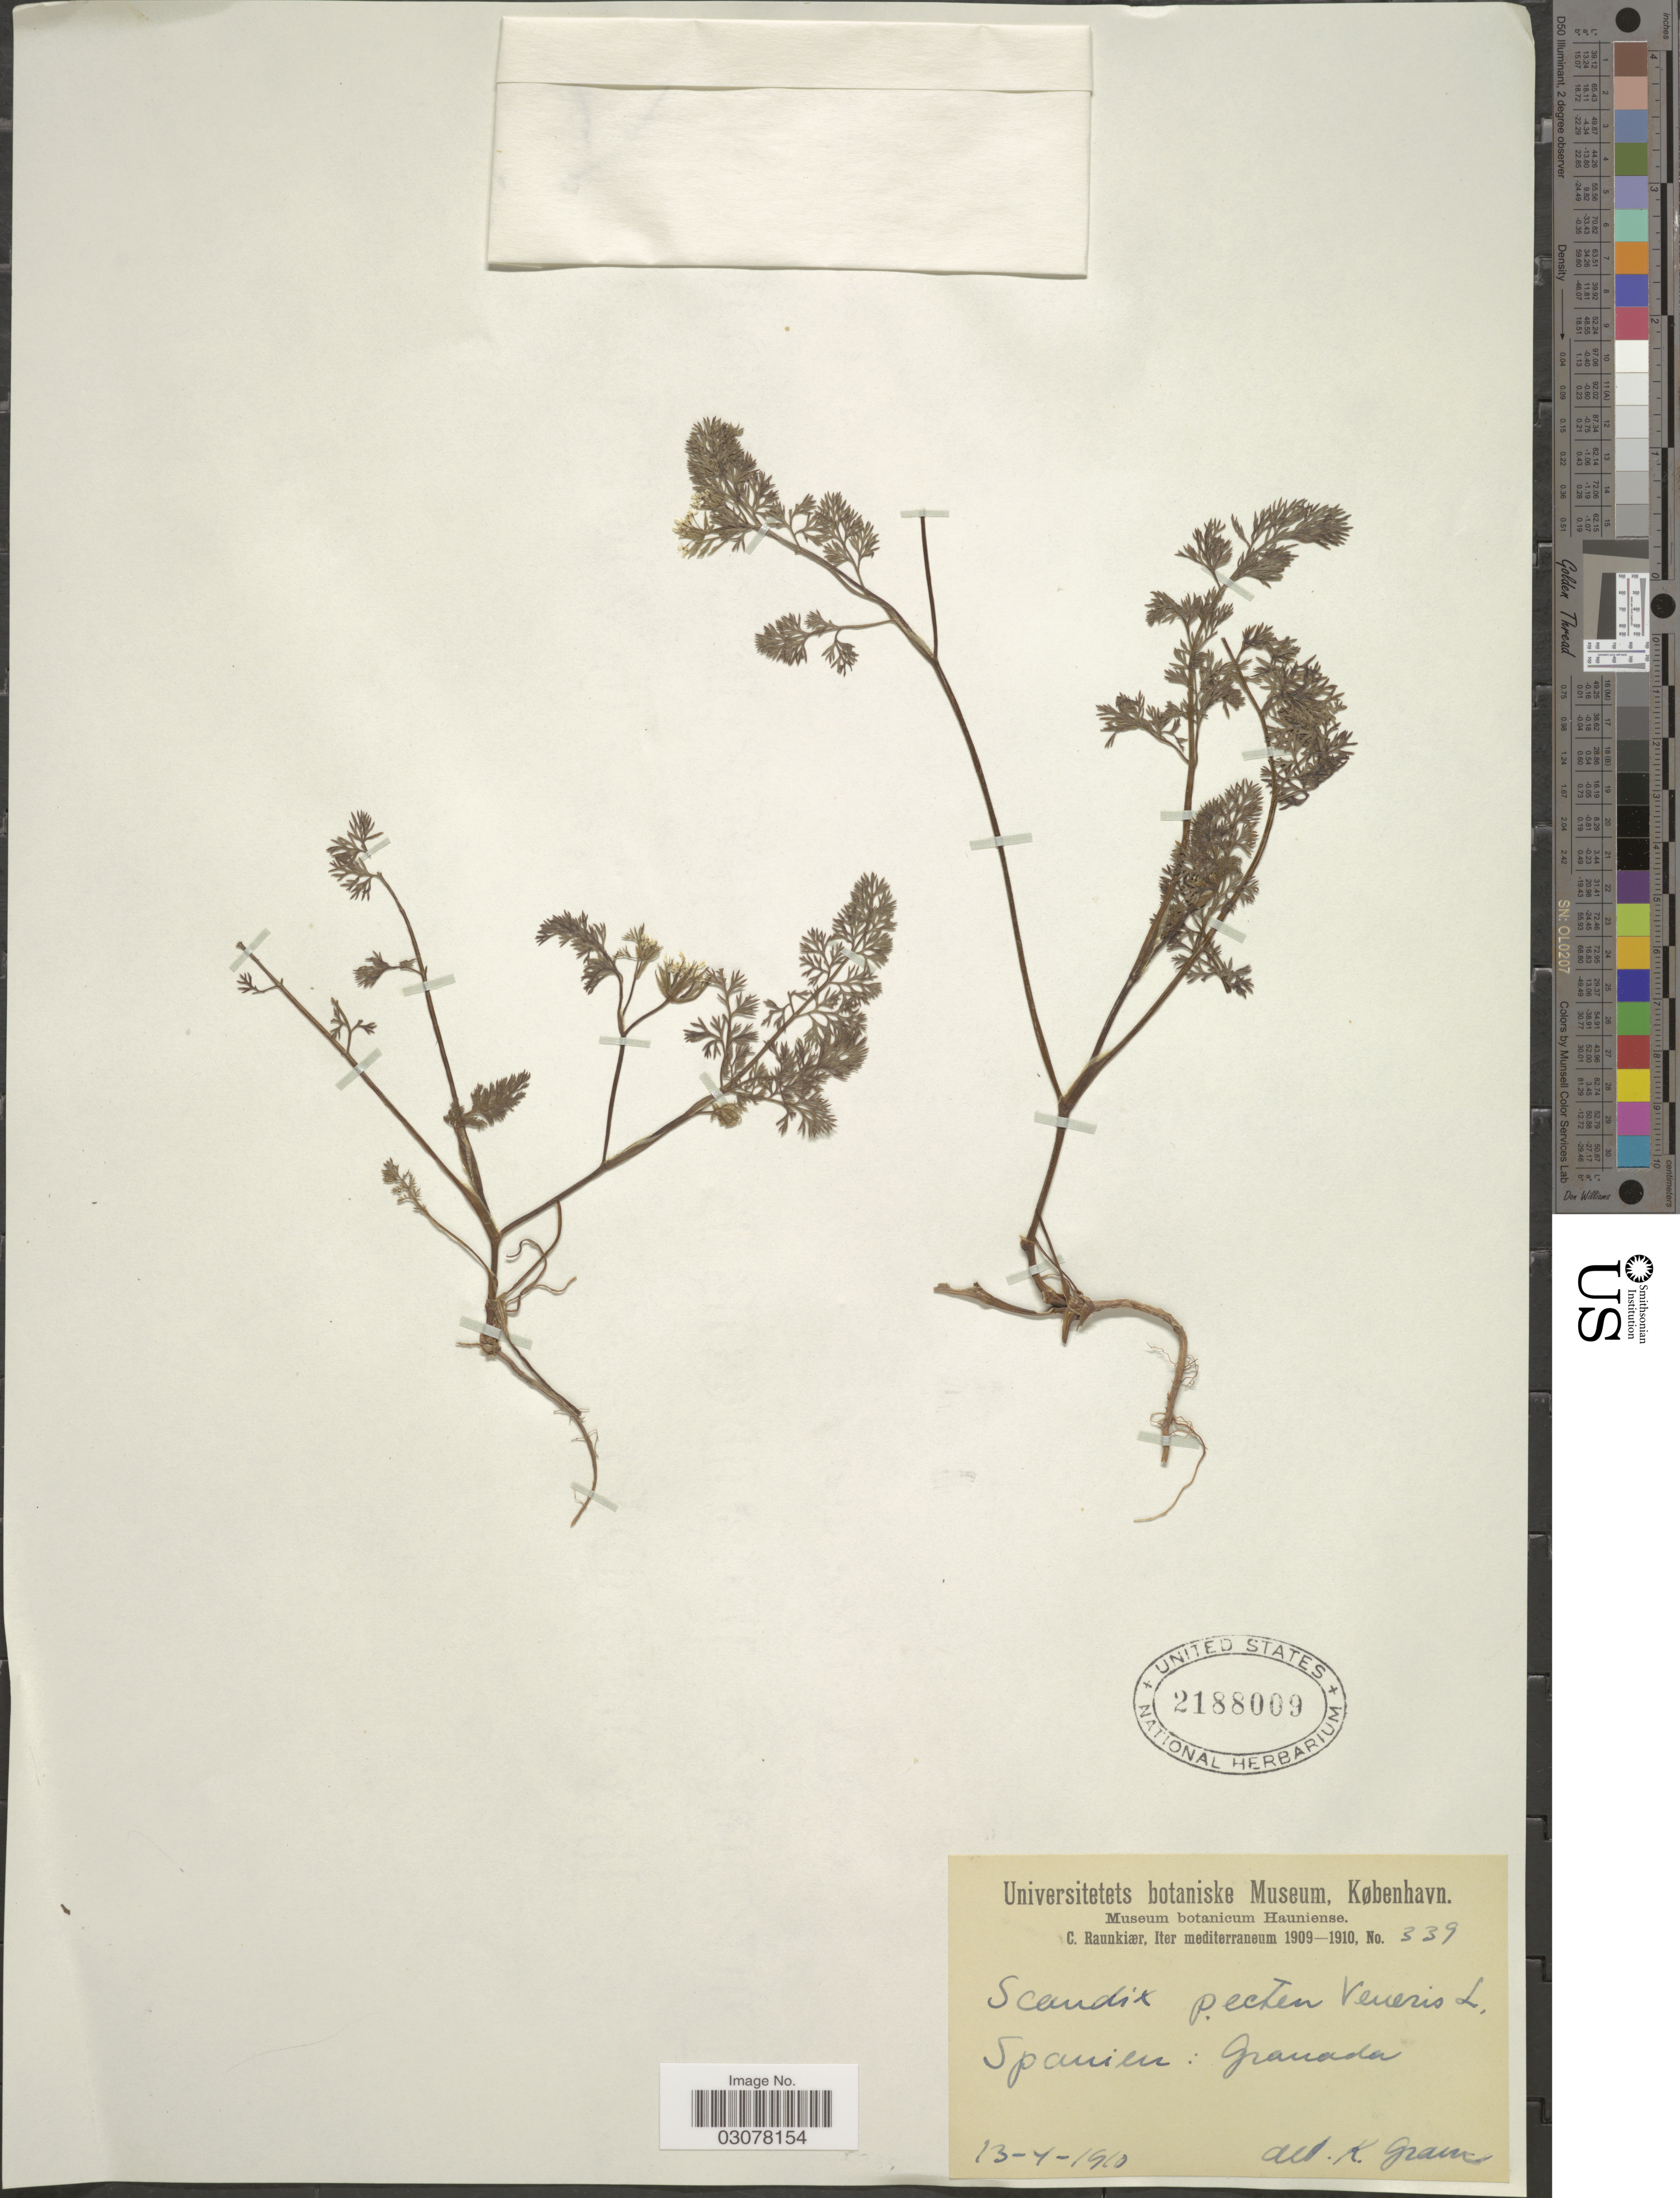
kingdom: Plantae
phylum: Tracheophyta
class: Magnoliopsida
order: Apiales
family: Apiaceae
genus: Scandix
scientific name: Scandix pecten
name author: Scop.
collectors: C. Raunkiær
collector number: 339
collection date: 1910-04-13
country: Spain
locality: Mediterraneum. Granada.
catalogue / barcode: US 2188009